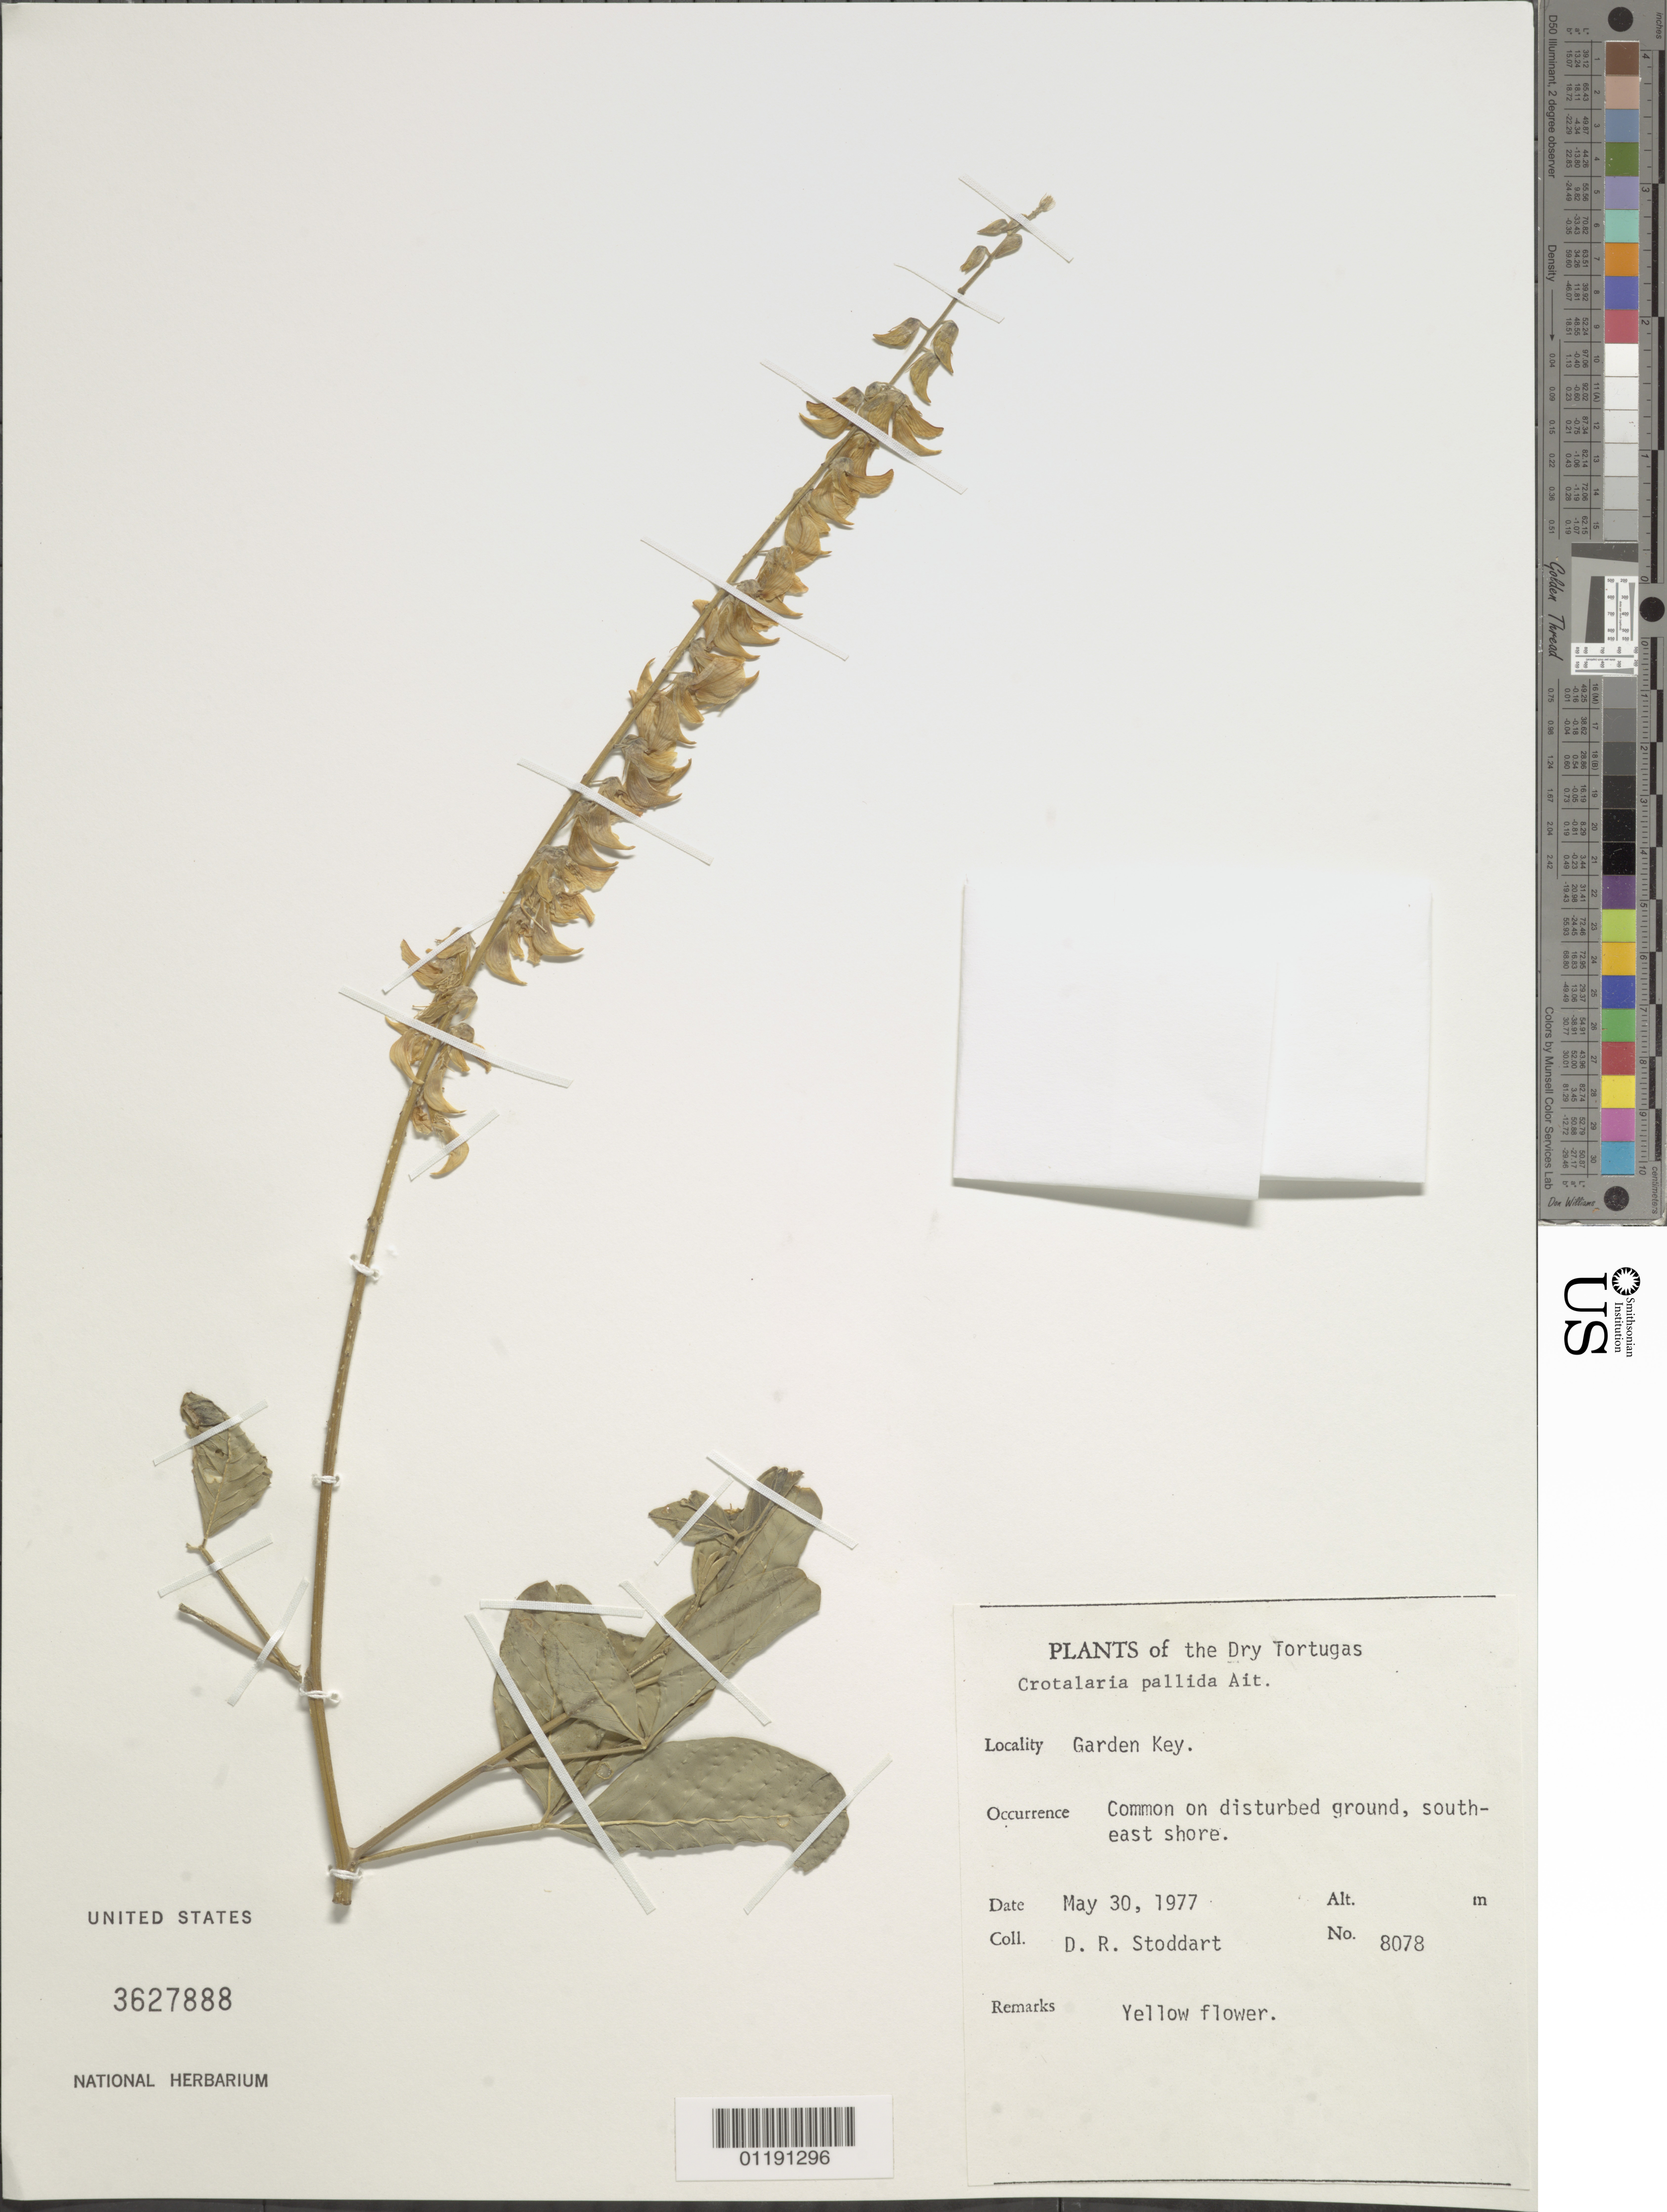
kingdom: Plantae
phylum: Tracheophyta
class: Magnoliopsida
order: Fabales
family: Fabaceae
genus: Crotalaria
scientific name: Crotalaria pallida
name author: Aiton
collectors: D. R. Stoddart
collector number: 8078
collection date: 1977-05-30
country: United States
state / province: Florida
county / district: Monroe County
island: Garden Key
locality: Common on disturbed ground, SE shore.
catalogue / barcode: US 3627888